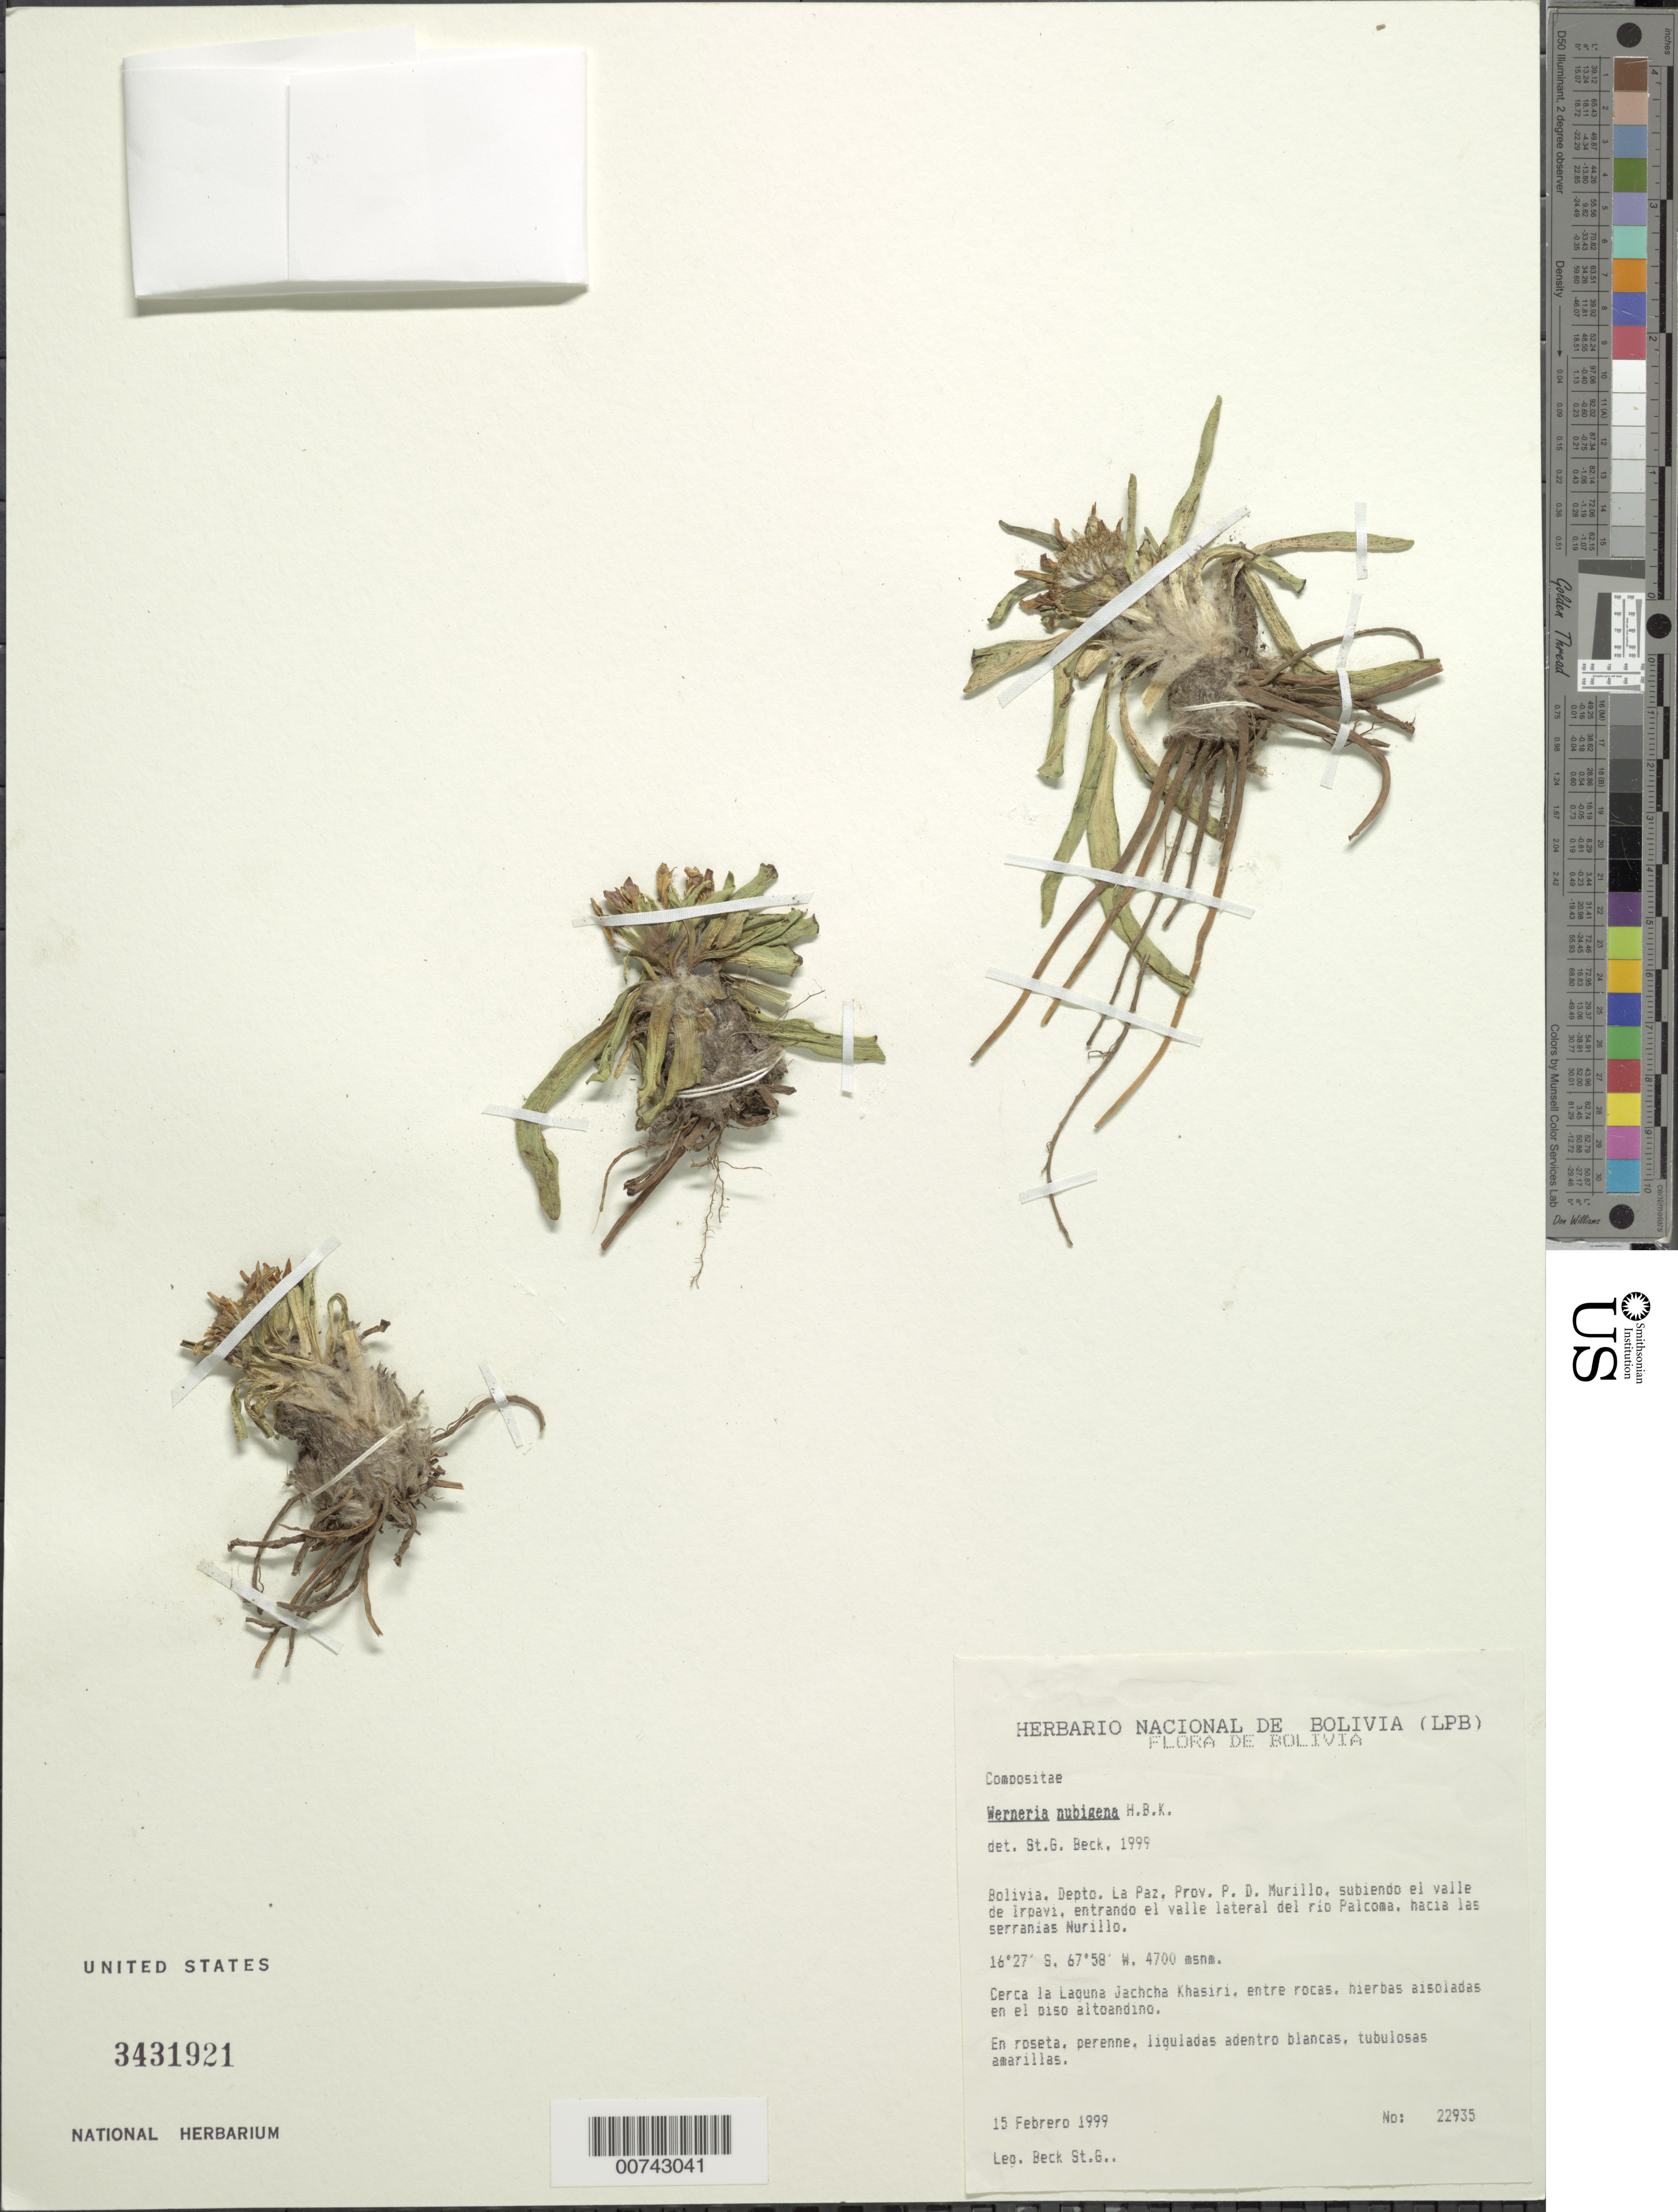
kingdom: Plantae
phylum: Tracheophyta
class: Magnoliopsida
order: Asterales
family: Asteraceae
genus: Werneria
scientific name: Werneria nubigena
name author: Kunth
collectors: S. G. Beck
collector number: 22935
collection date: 1999-02-15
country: Bolivia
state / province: La Paz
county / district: P.D. Murillo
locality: Laguna Jachcha Khasiri, subiendo el valle de Irpavi, entrando el valle lateral del rio Palcoma, haci las serranias Nurillo.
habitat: Entre rocas, hiervas aisoladas en el piso altoandino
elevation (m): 4700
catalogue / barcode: US 3431921